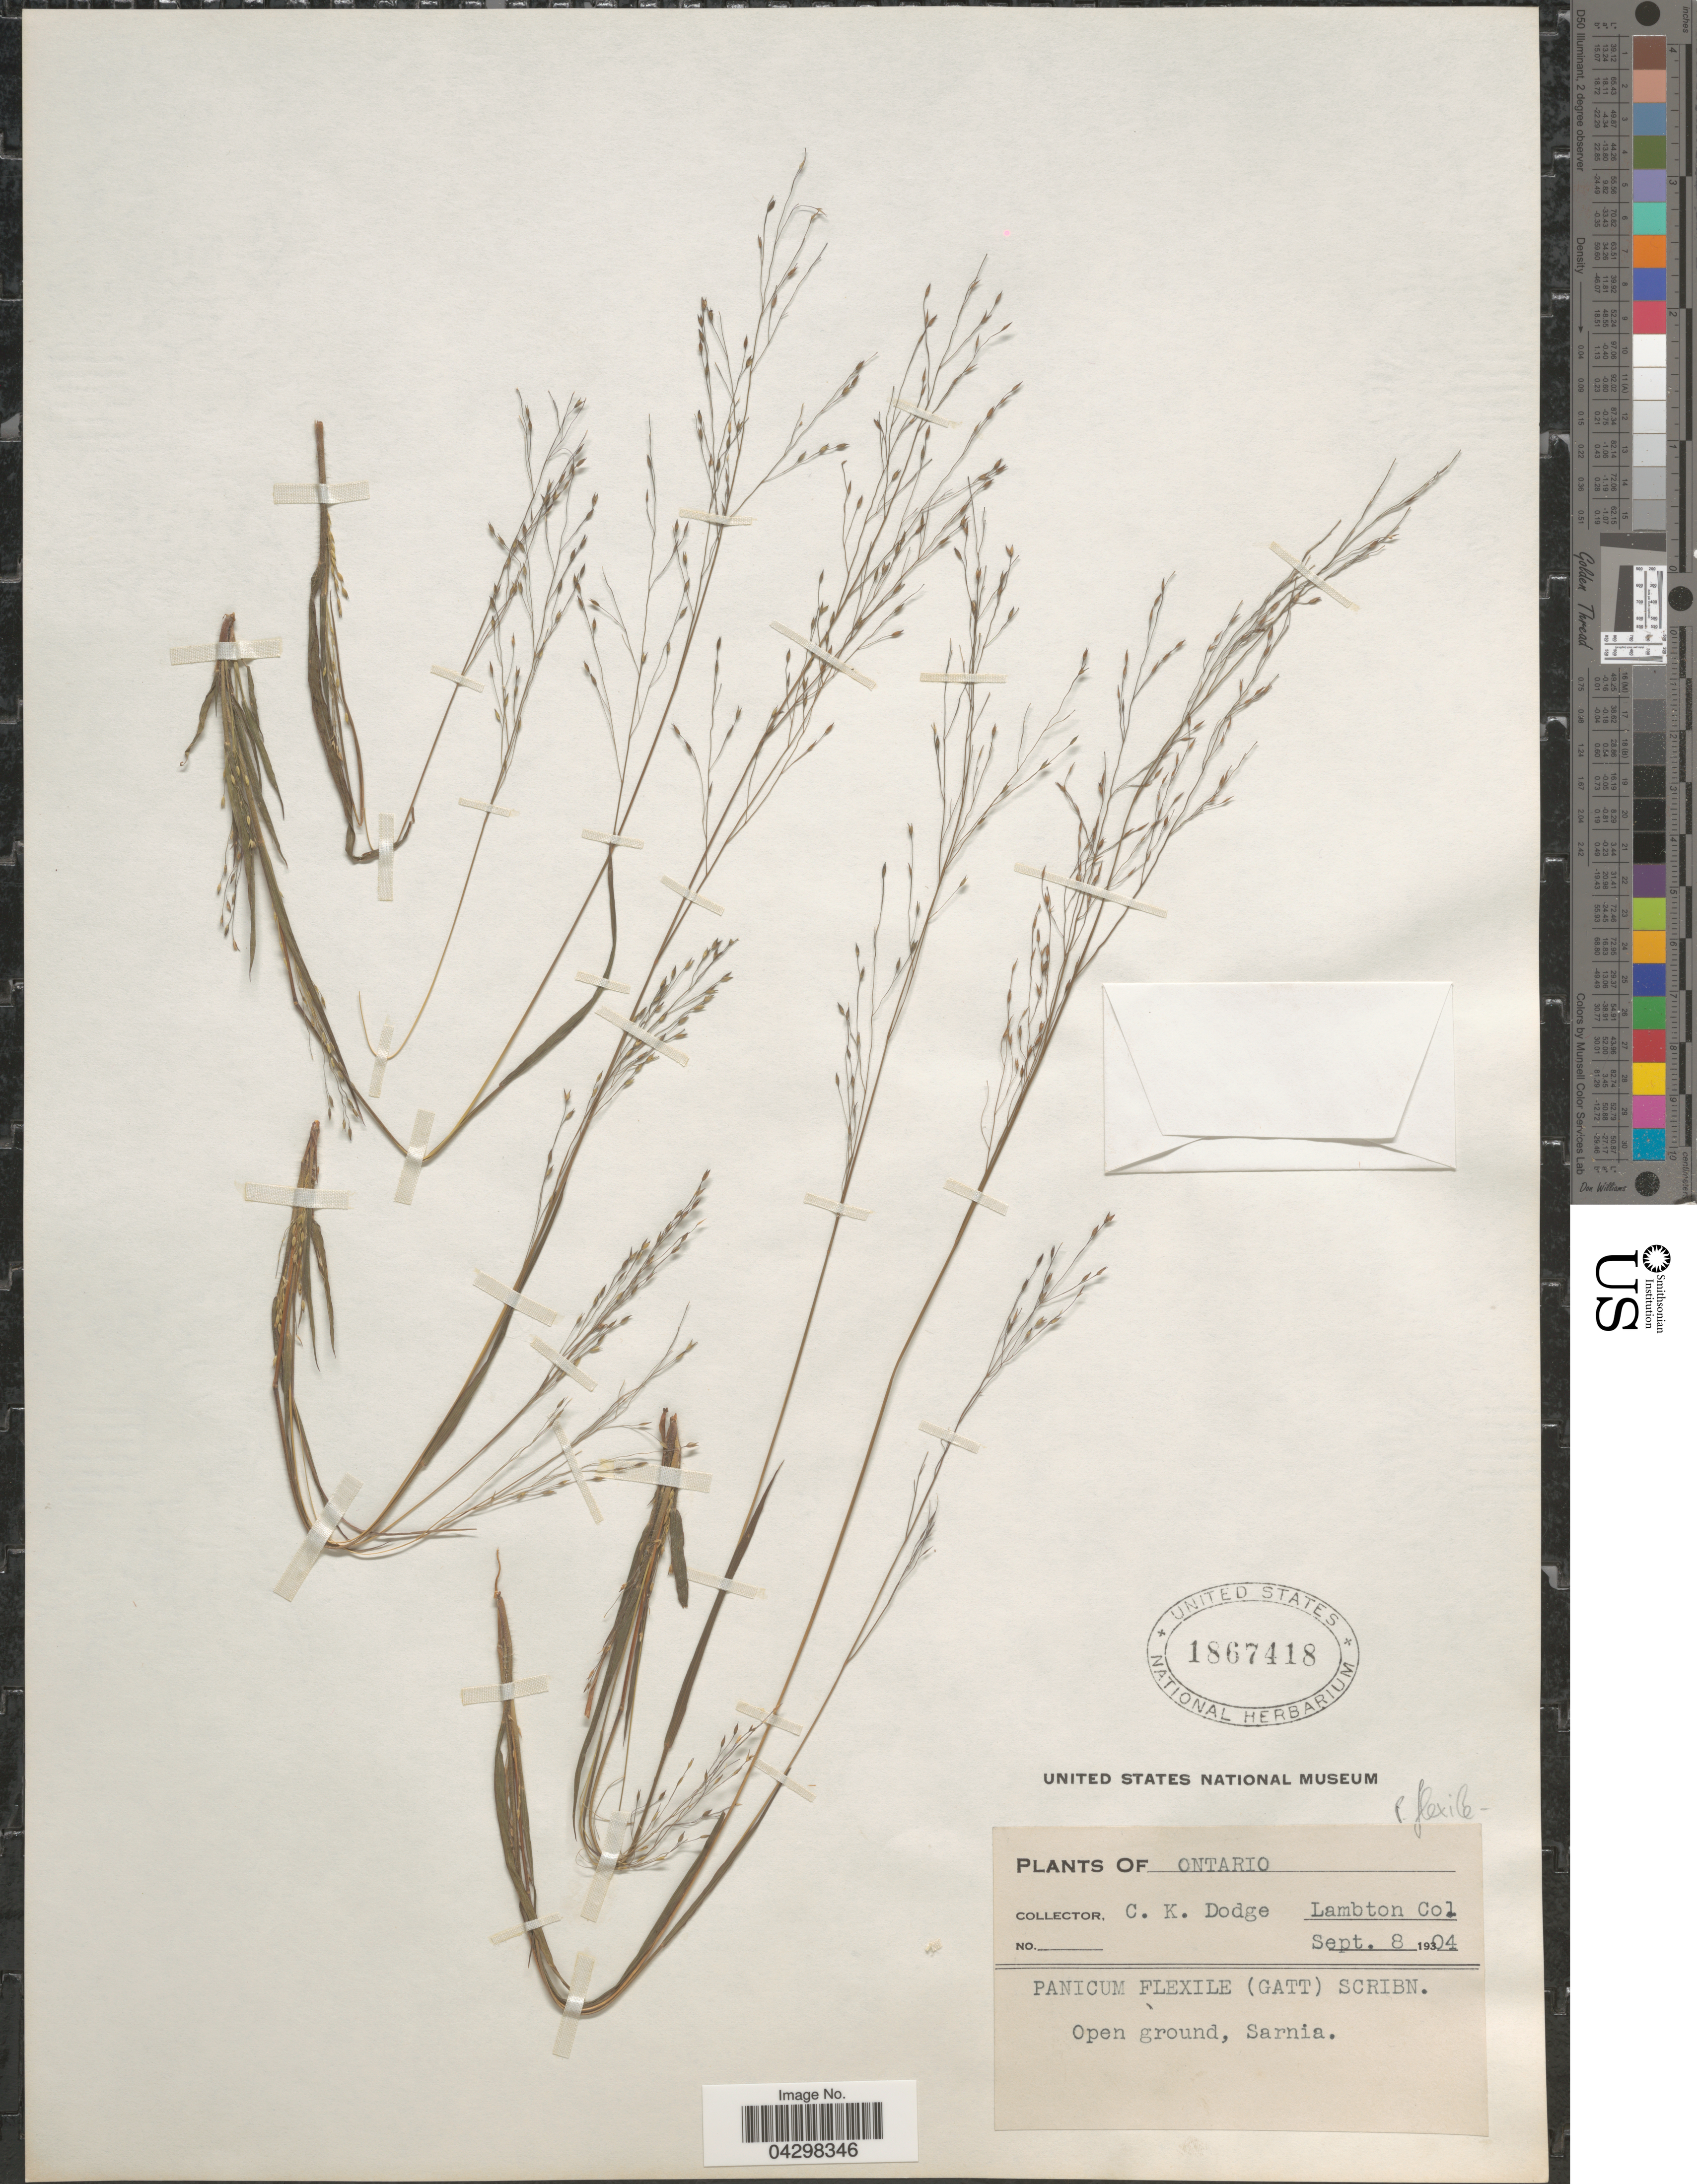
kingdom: Plantae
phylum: Tracheophyta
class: Liliopsida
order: Poales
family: Poaceae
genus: Panicum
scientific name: Panicum flexile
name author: (Gatt.) Scribn.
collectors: C. Dodge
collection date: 1904-09-08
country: Canada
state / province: Ontario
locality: Lambton Co. Open ground, Sarnia.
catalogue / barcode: US 1867418